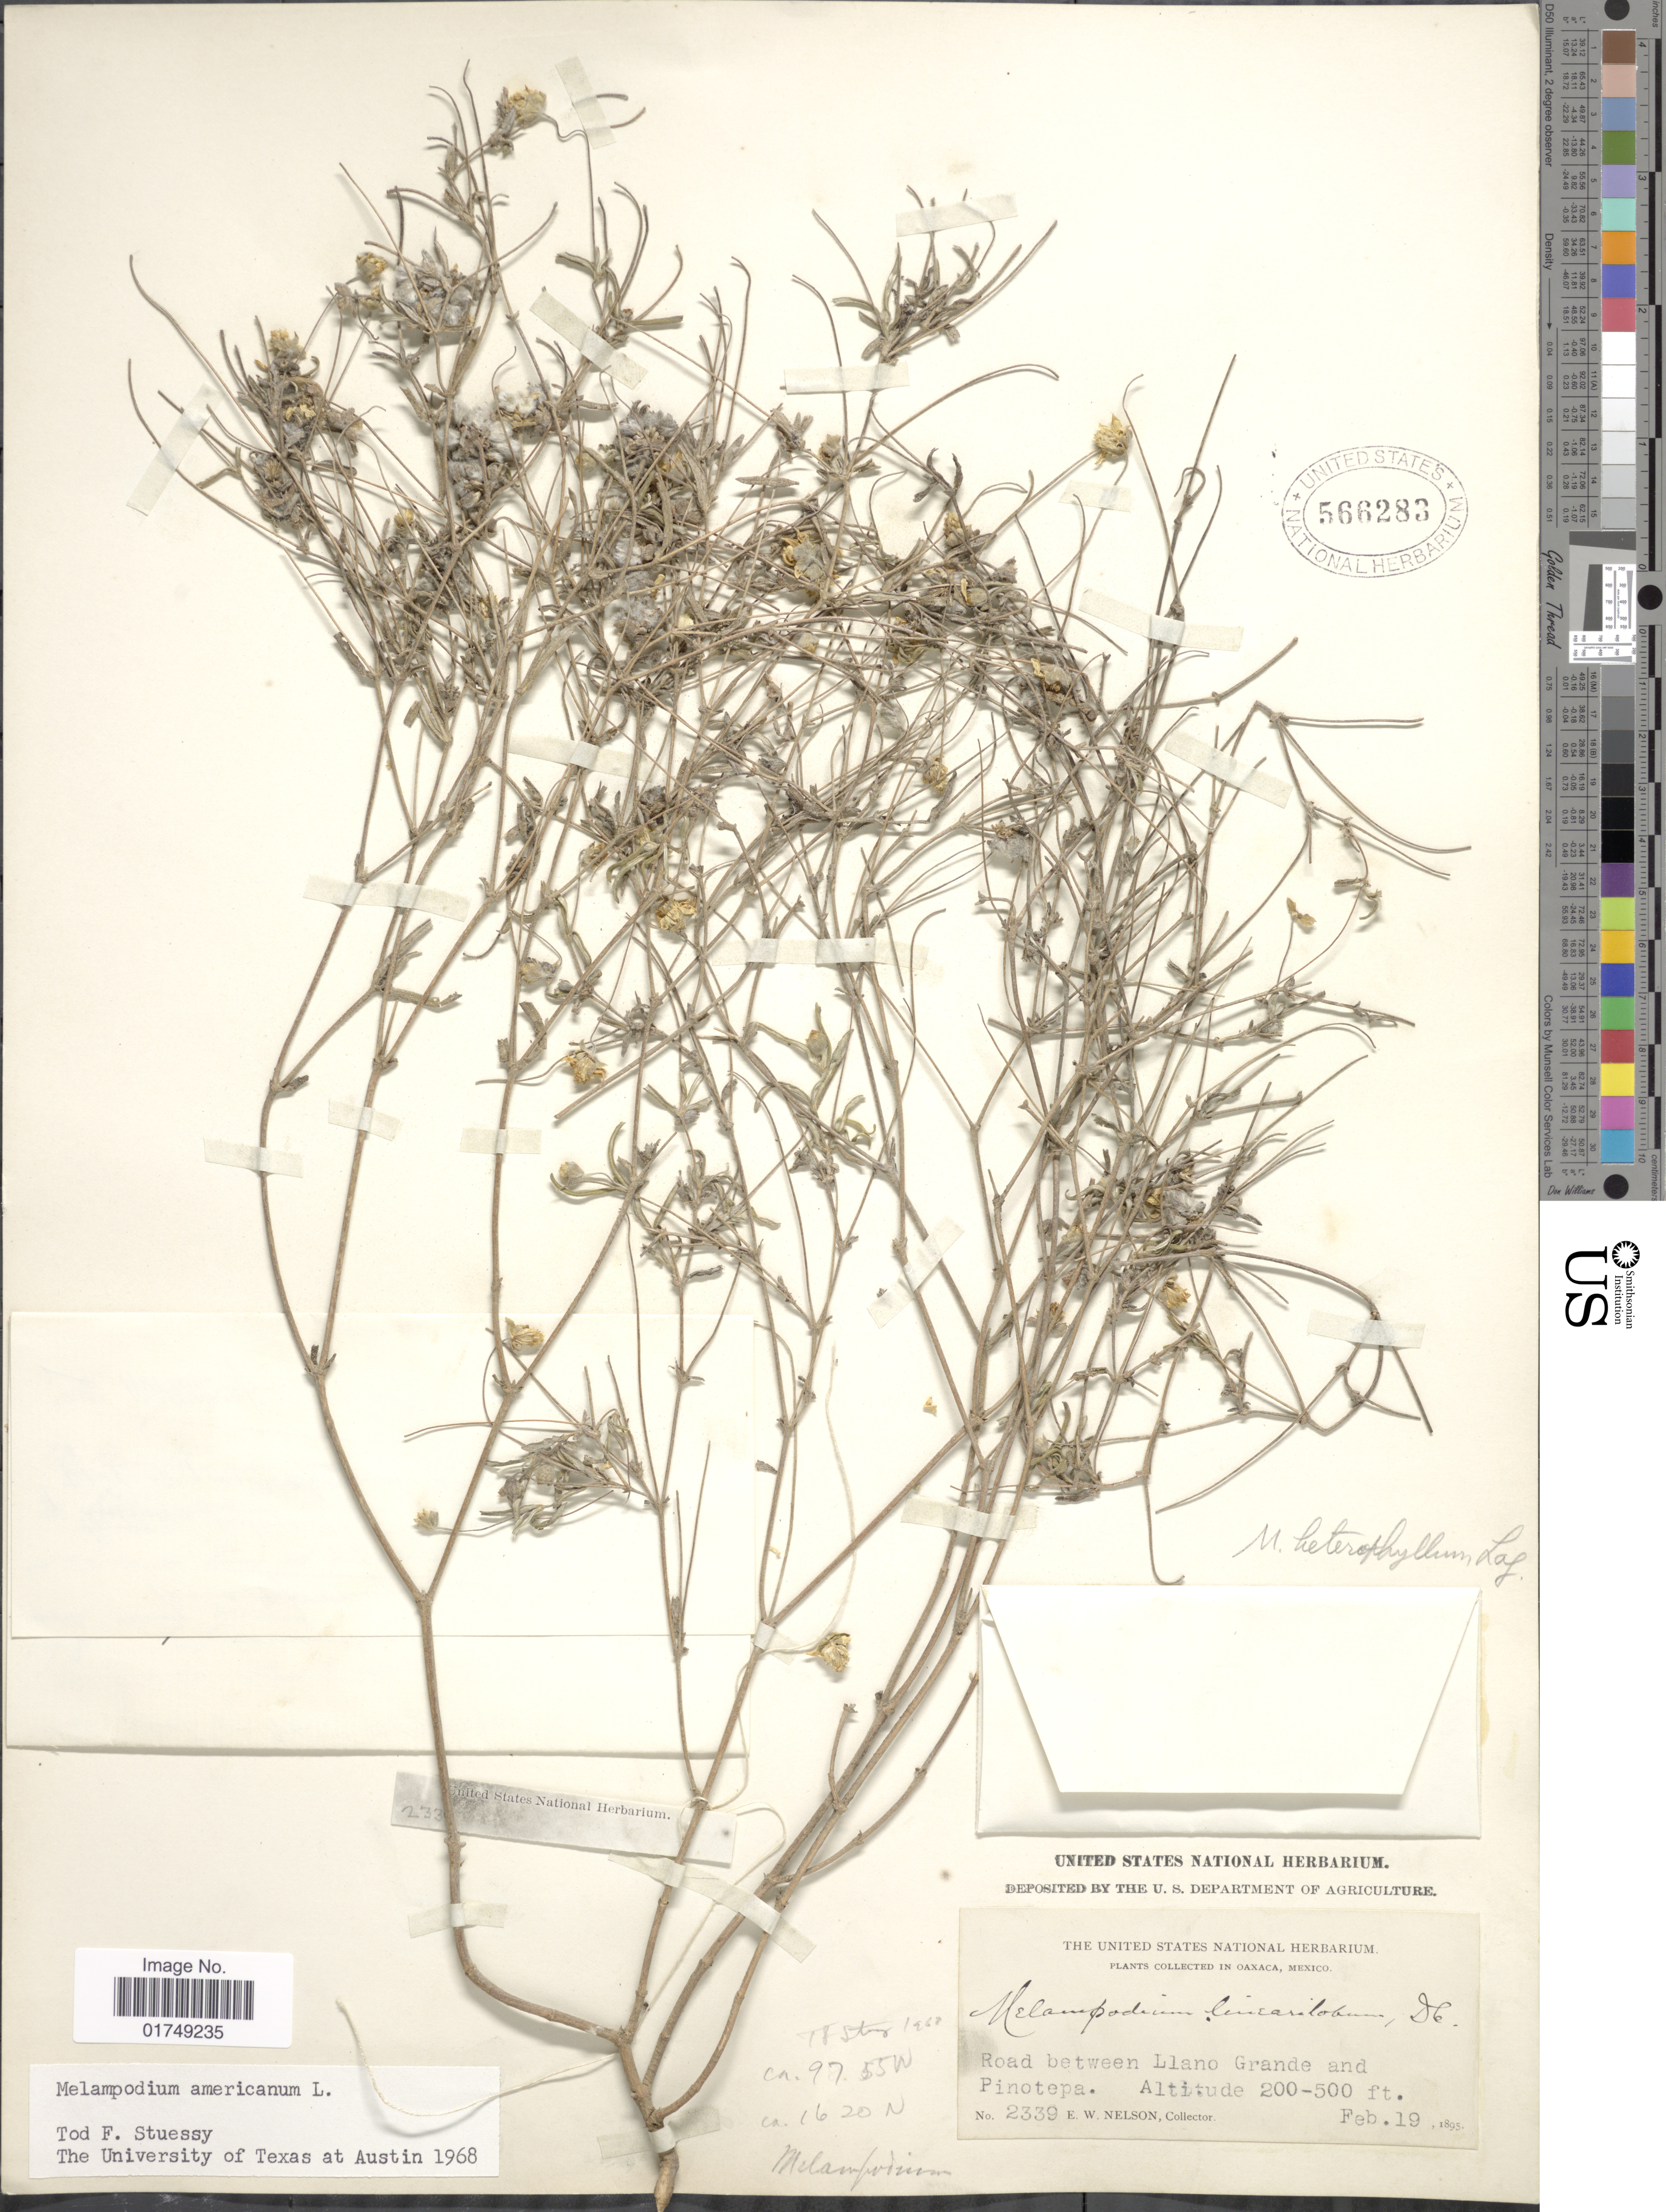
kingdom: Plantae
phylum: Tracheophyta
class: Magnoliopsida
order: Asterales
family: Asteraceae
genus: Melampodium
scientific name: Melampodium americanum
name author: L.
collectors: E. W. Nelson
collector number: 2339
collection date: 1895-02-19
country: Mexico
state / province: Oaxaca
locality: Road between Llano Grande and Pinotepa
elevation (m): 61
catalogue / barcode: US 566283